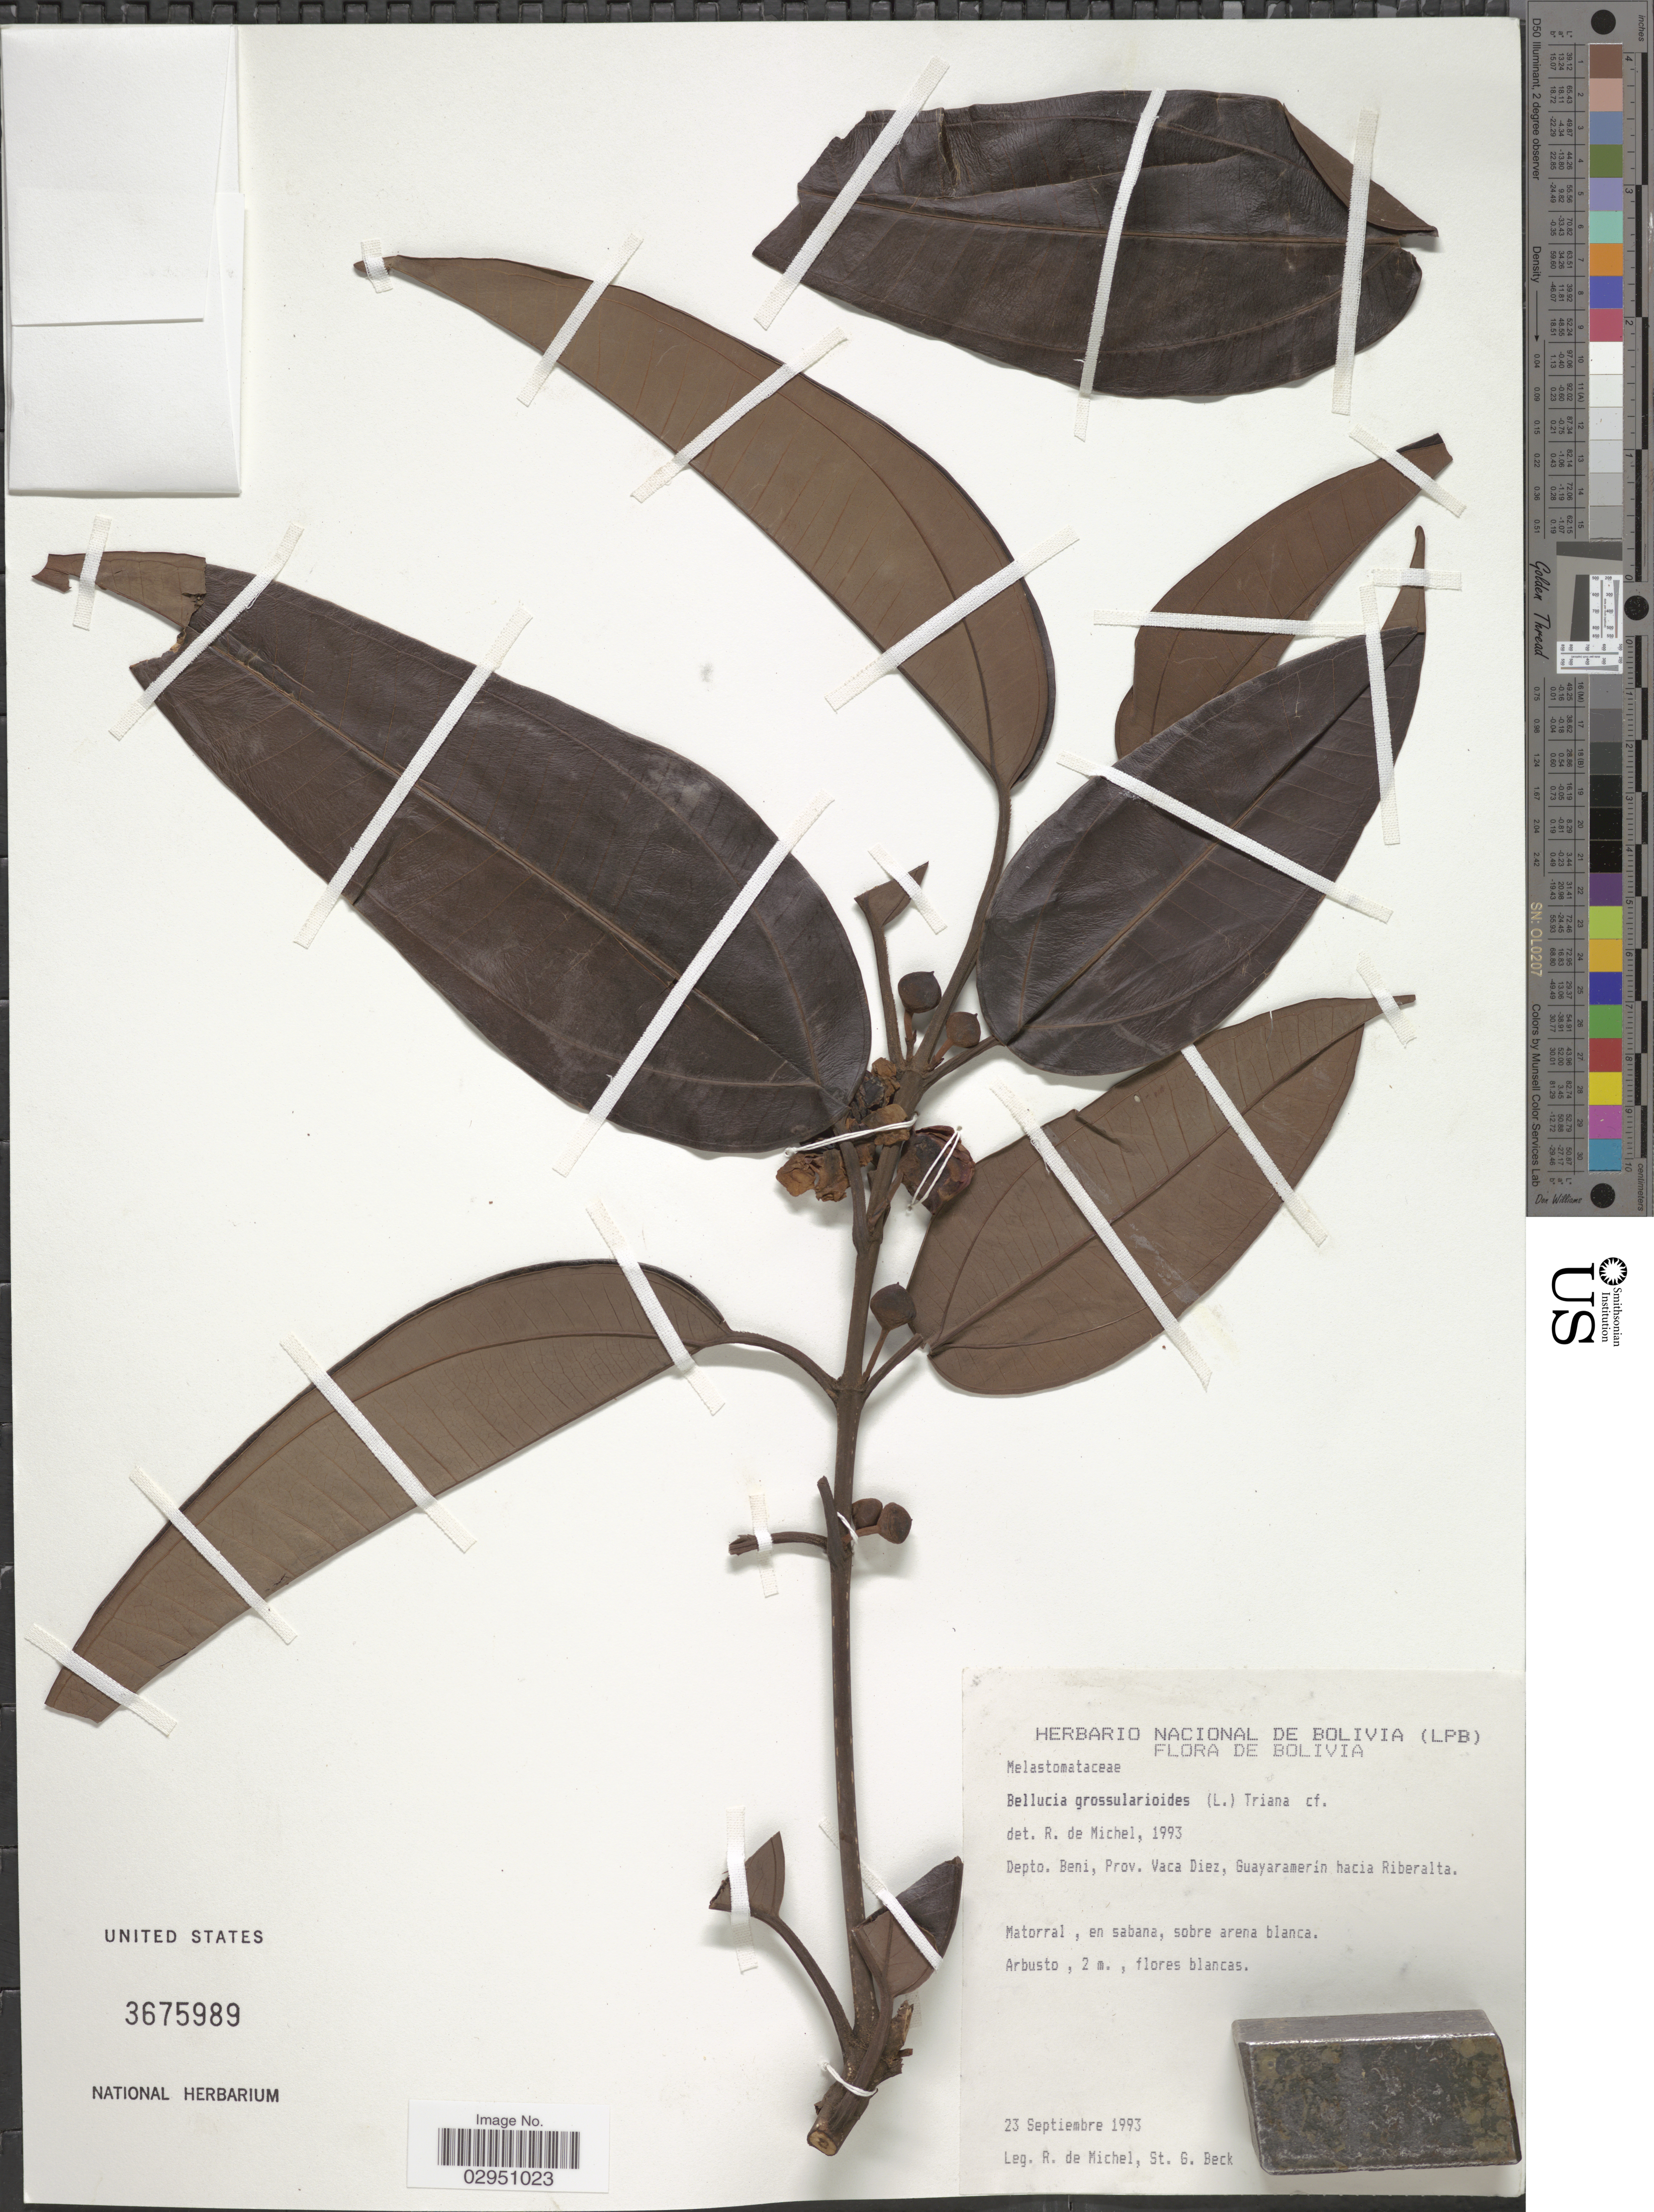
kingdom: Plantae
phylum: Tracheophyta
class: Magnoliopsida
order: Myrtales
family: Melastomataceae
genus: Bellucia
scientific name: Bellucia grossularioides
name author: (L.) Triana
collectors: R. d. Michel & S. G. Beck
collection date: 1993-09-23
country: Bolivia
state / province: Beni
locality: Depto. Beni, Prov. Vaca Diez, Guayaramerín hacia Riberalta.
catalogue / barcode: US 3675989